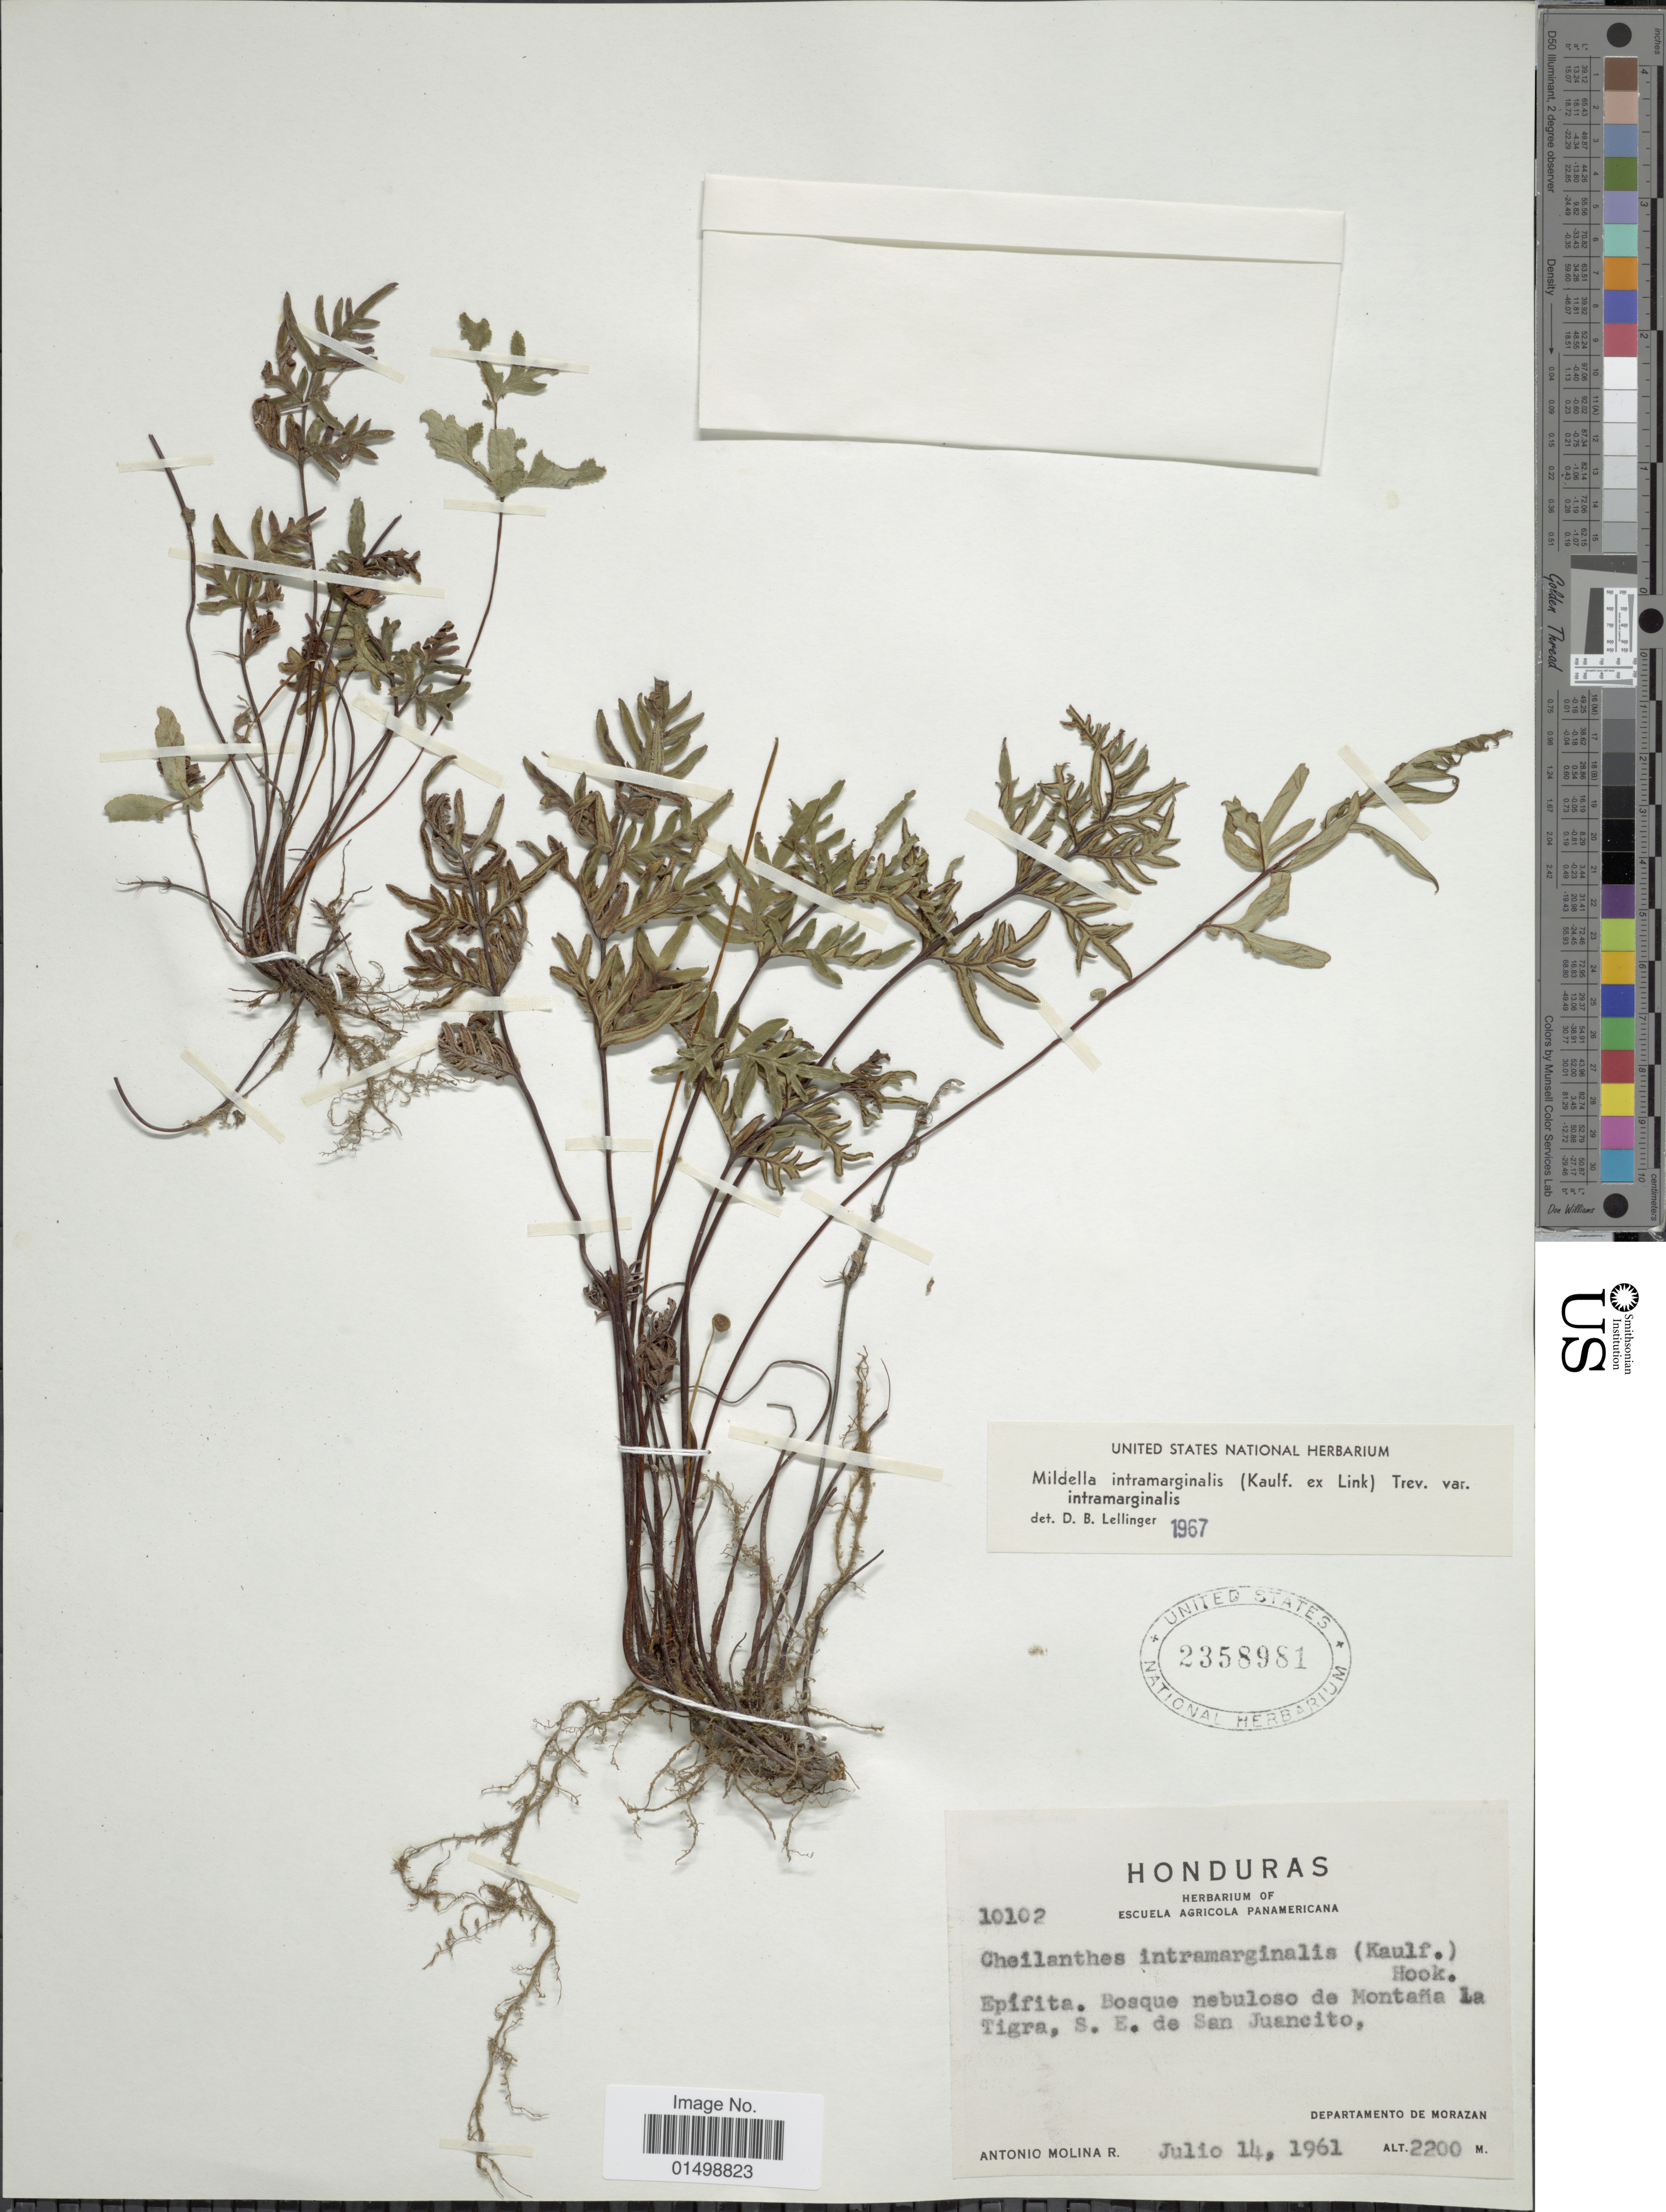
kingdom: Plantae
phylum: Tracheophyta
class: Polypodiopsida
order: Polypodiales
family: Pteridaceae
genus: Cheilanthes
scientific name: Cheilanthes intramarginalis var. intramarginalis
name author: (Kaulf.) Hook.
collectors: A. R. Molina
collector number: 10102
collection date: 1961-07-14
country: Honduras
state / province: Fco. Morazán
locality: Epifita, bosque nebuloso de Montana La Tigra, S.E. de San Juancito, Departamento de Morazan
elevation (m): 2200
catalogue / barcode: US 2358981